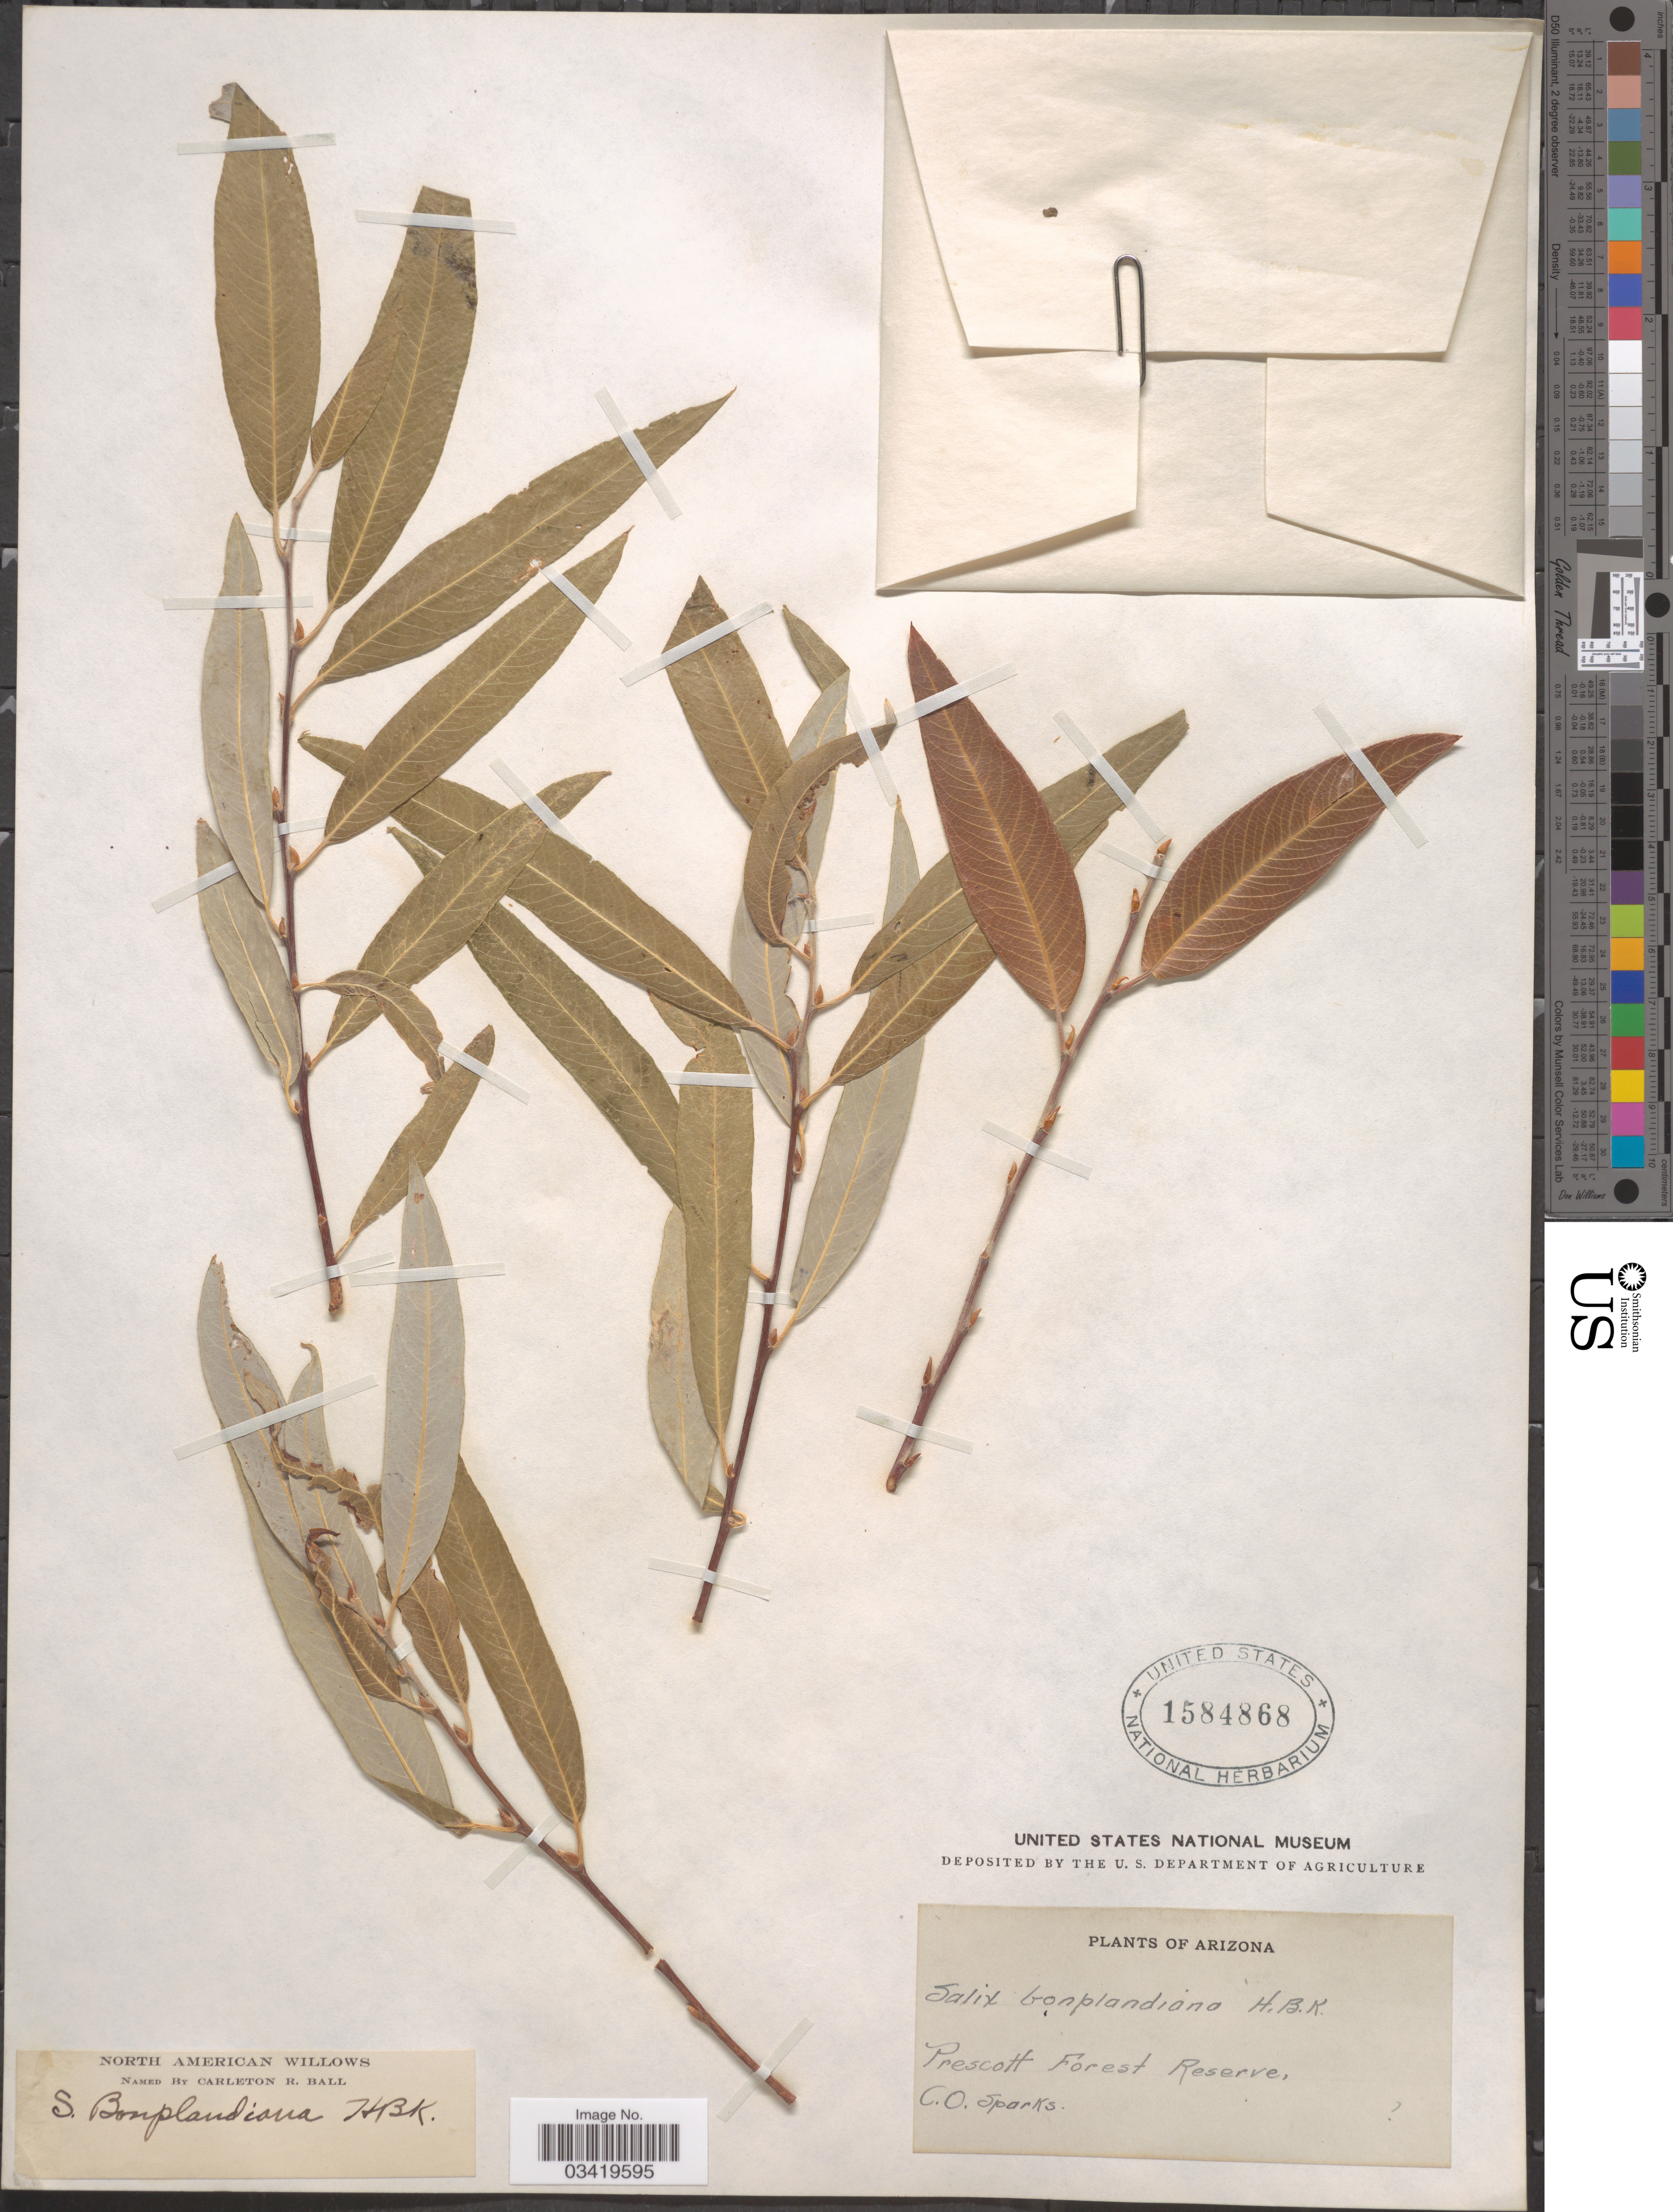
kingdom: Plantae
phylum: Tracheophyta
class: Magnoliopsida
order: Malpighiales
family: Salicaceae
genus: Salix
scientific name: Salix bonplandiana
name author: Kunth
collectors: C. O. Sparks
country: United States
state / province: Arizona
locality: Prescott Forest Reserve.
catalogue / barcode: US 1584868